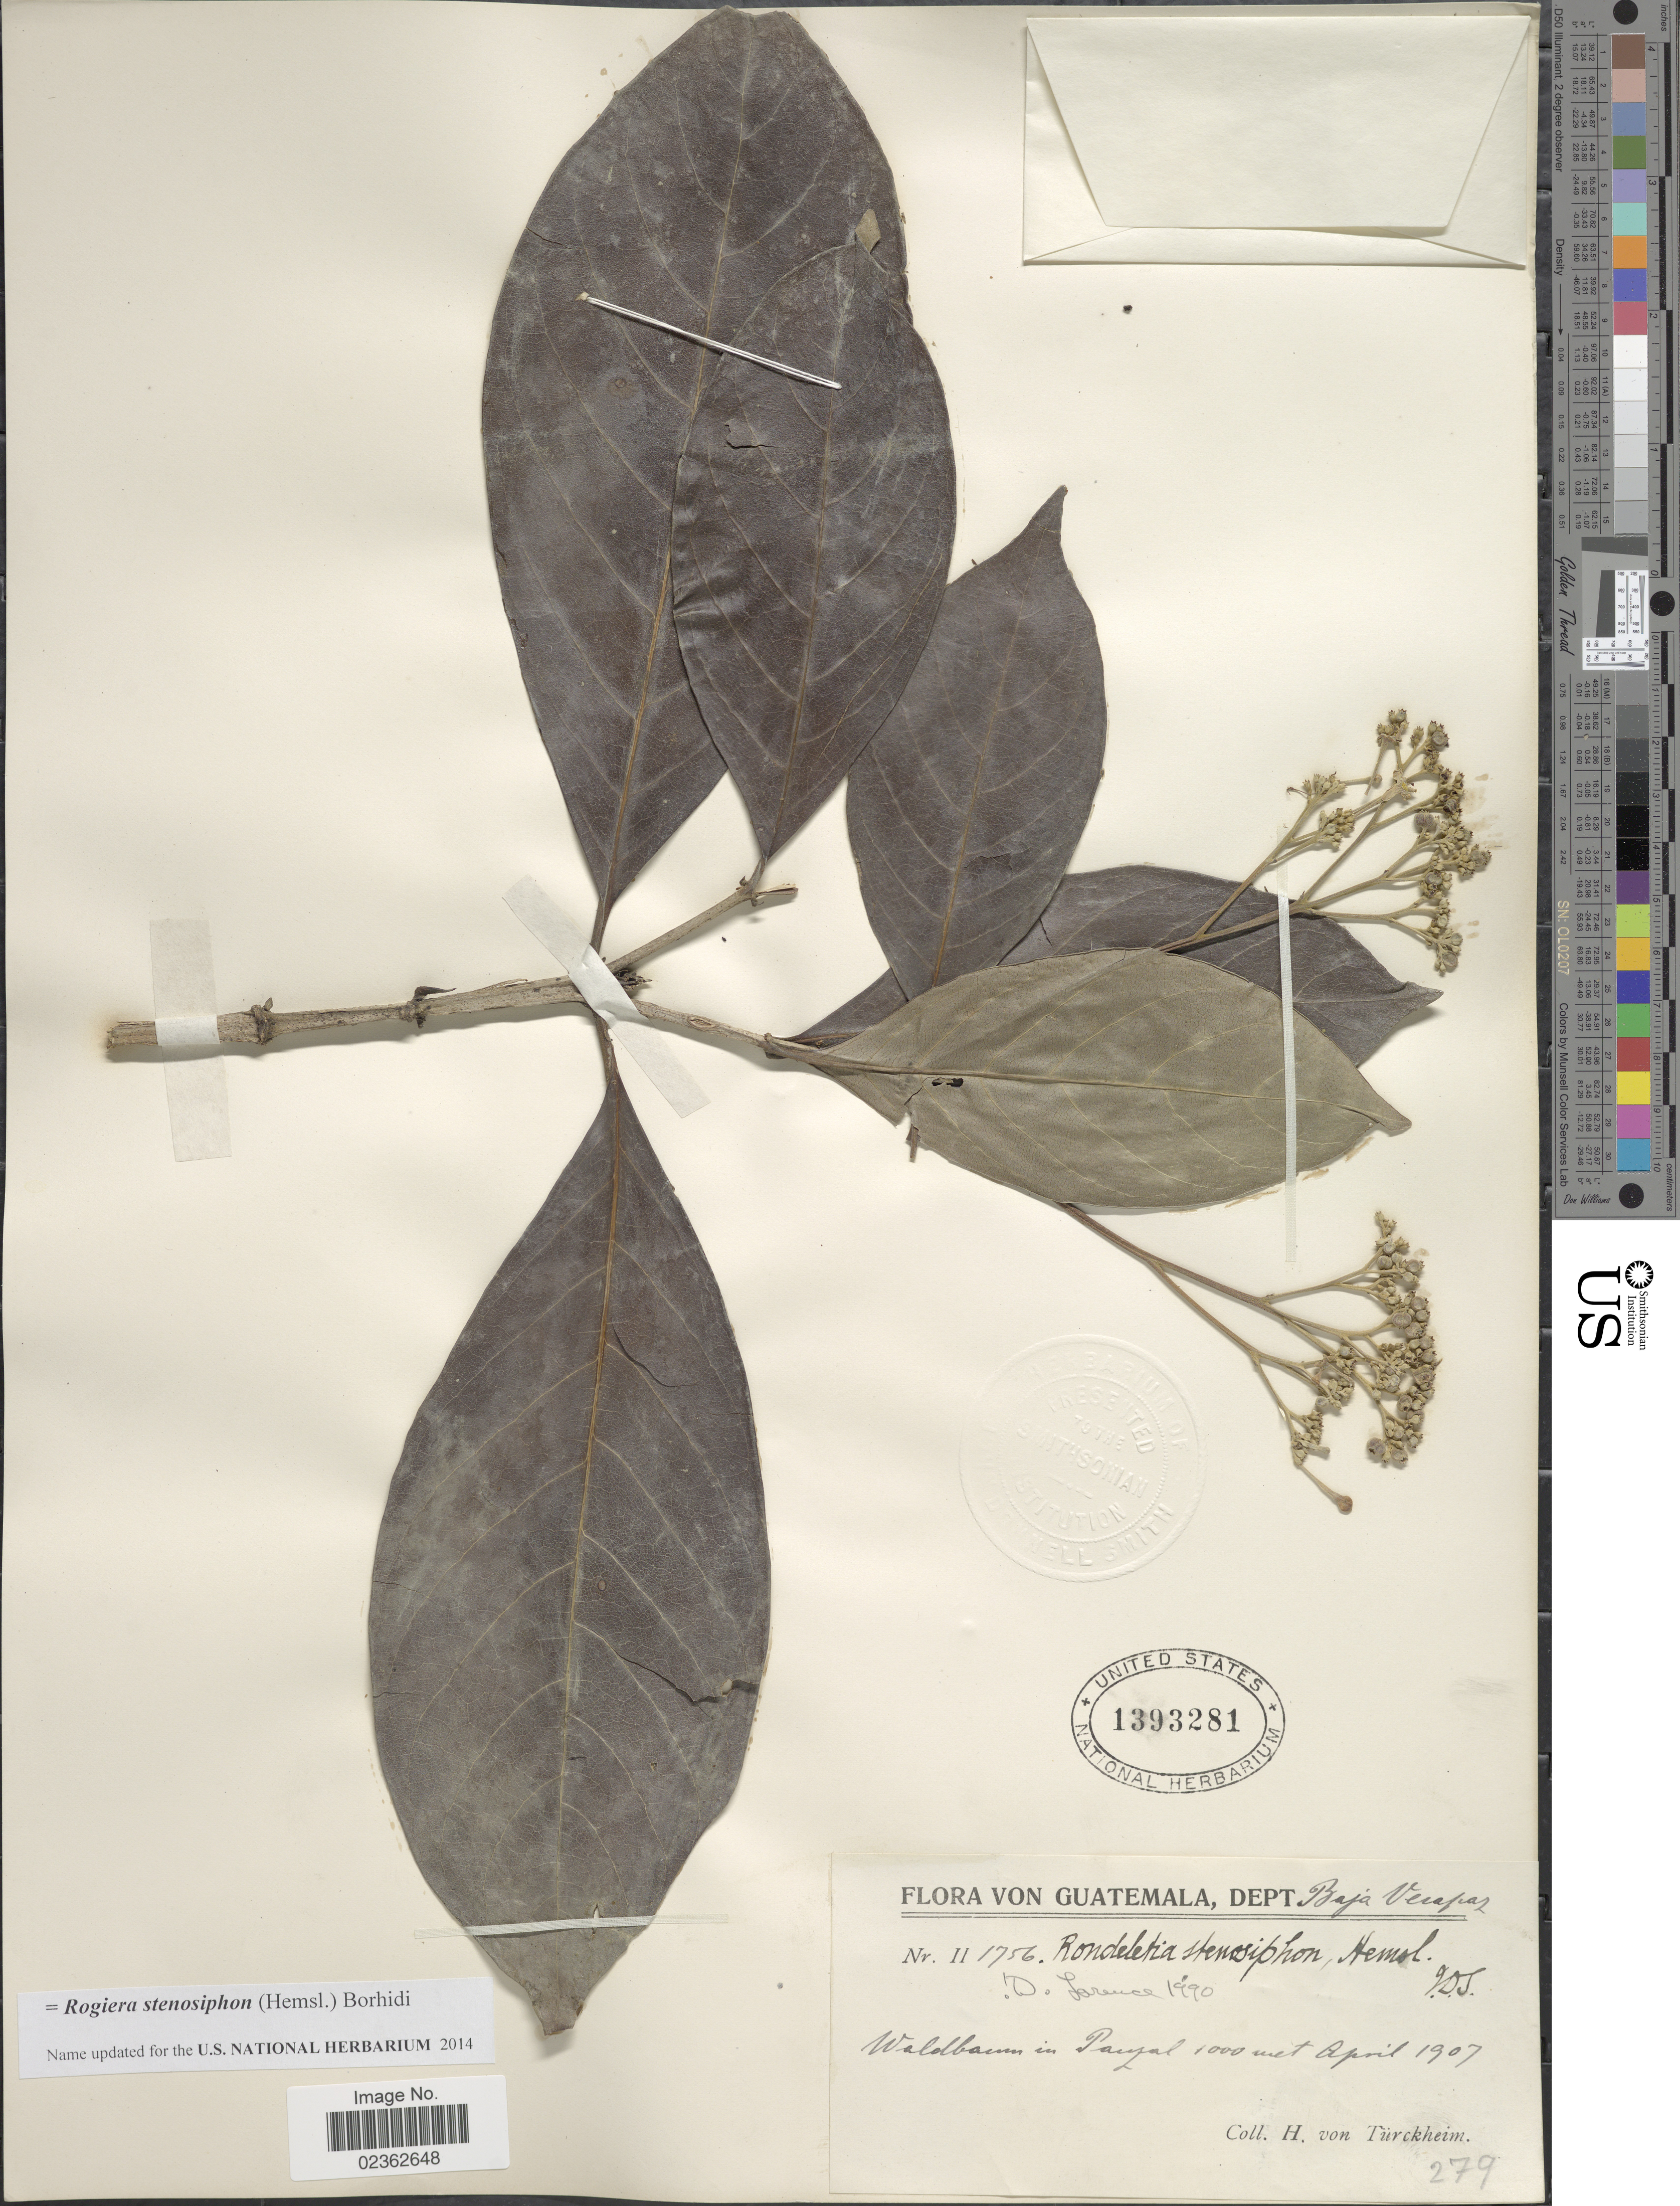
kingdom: Plantae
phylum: Tracheophyta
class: Magnoliopsida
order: Gentianales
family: Rubiaceae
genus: Rogiera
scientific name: Rogiera stenosiphon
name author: (Hemsl.) Borhidi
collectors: H. von Türckheim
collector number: II 1756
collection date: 1907-04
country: Guatemala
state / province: Baja Verapaz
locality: Waldbaum in Panzal.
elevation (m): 1000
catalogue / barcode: US 1393281